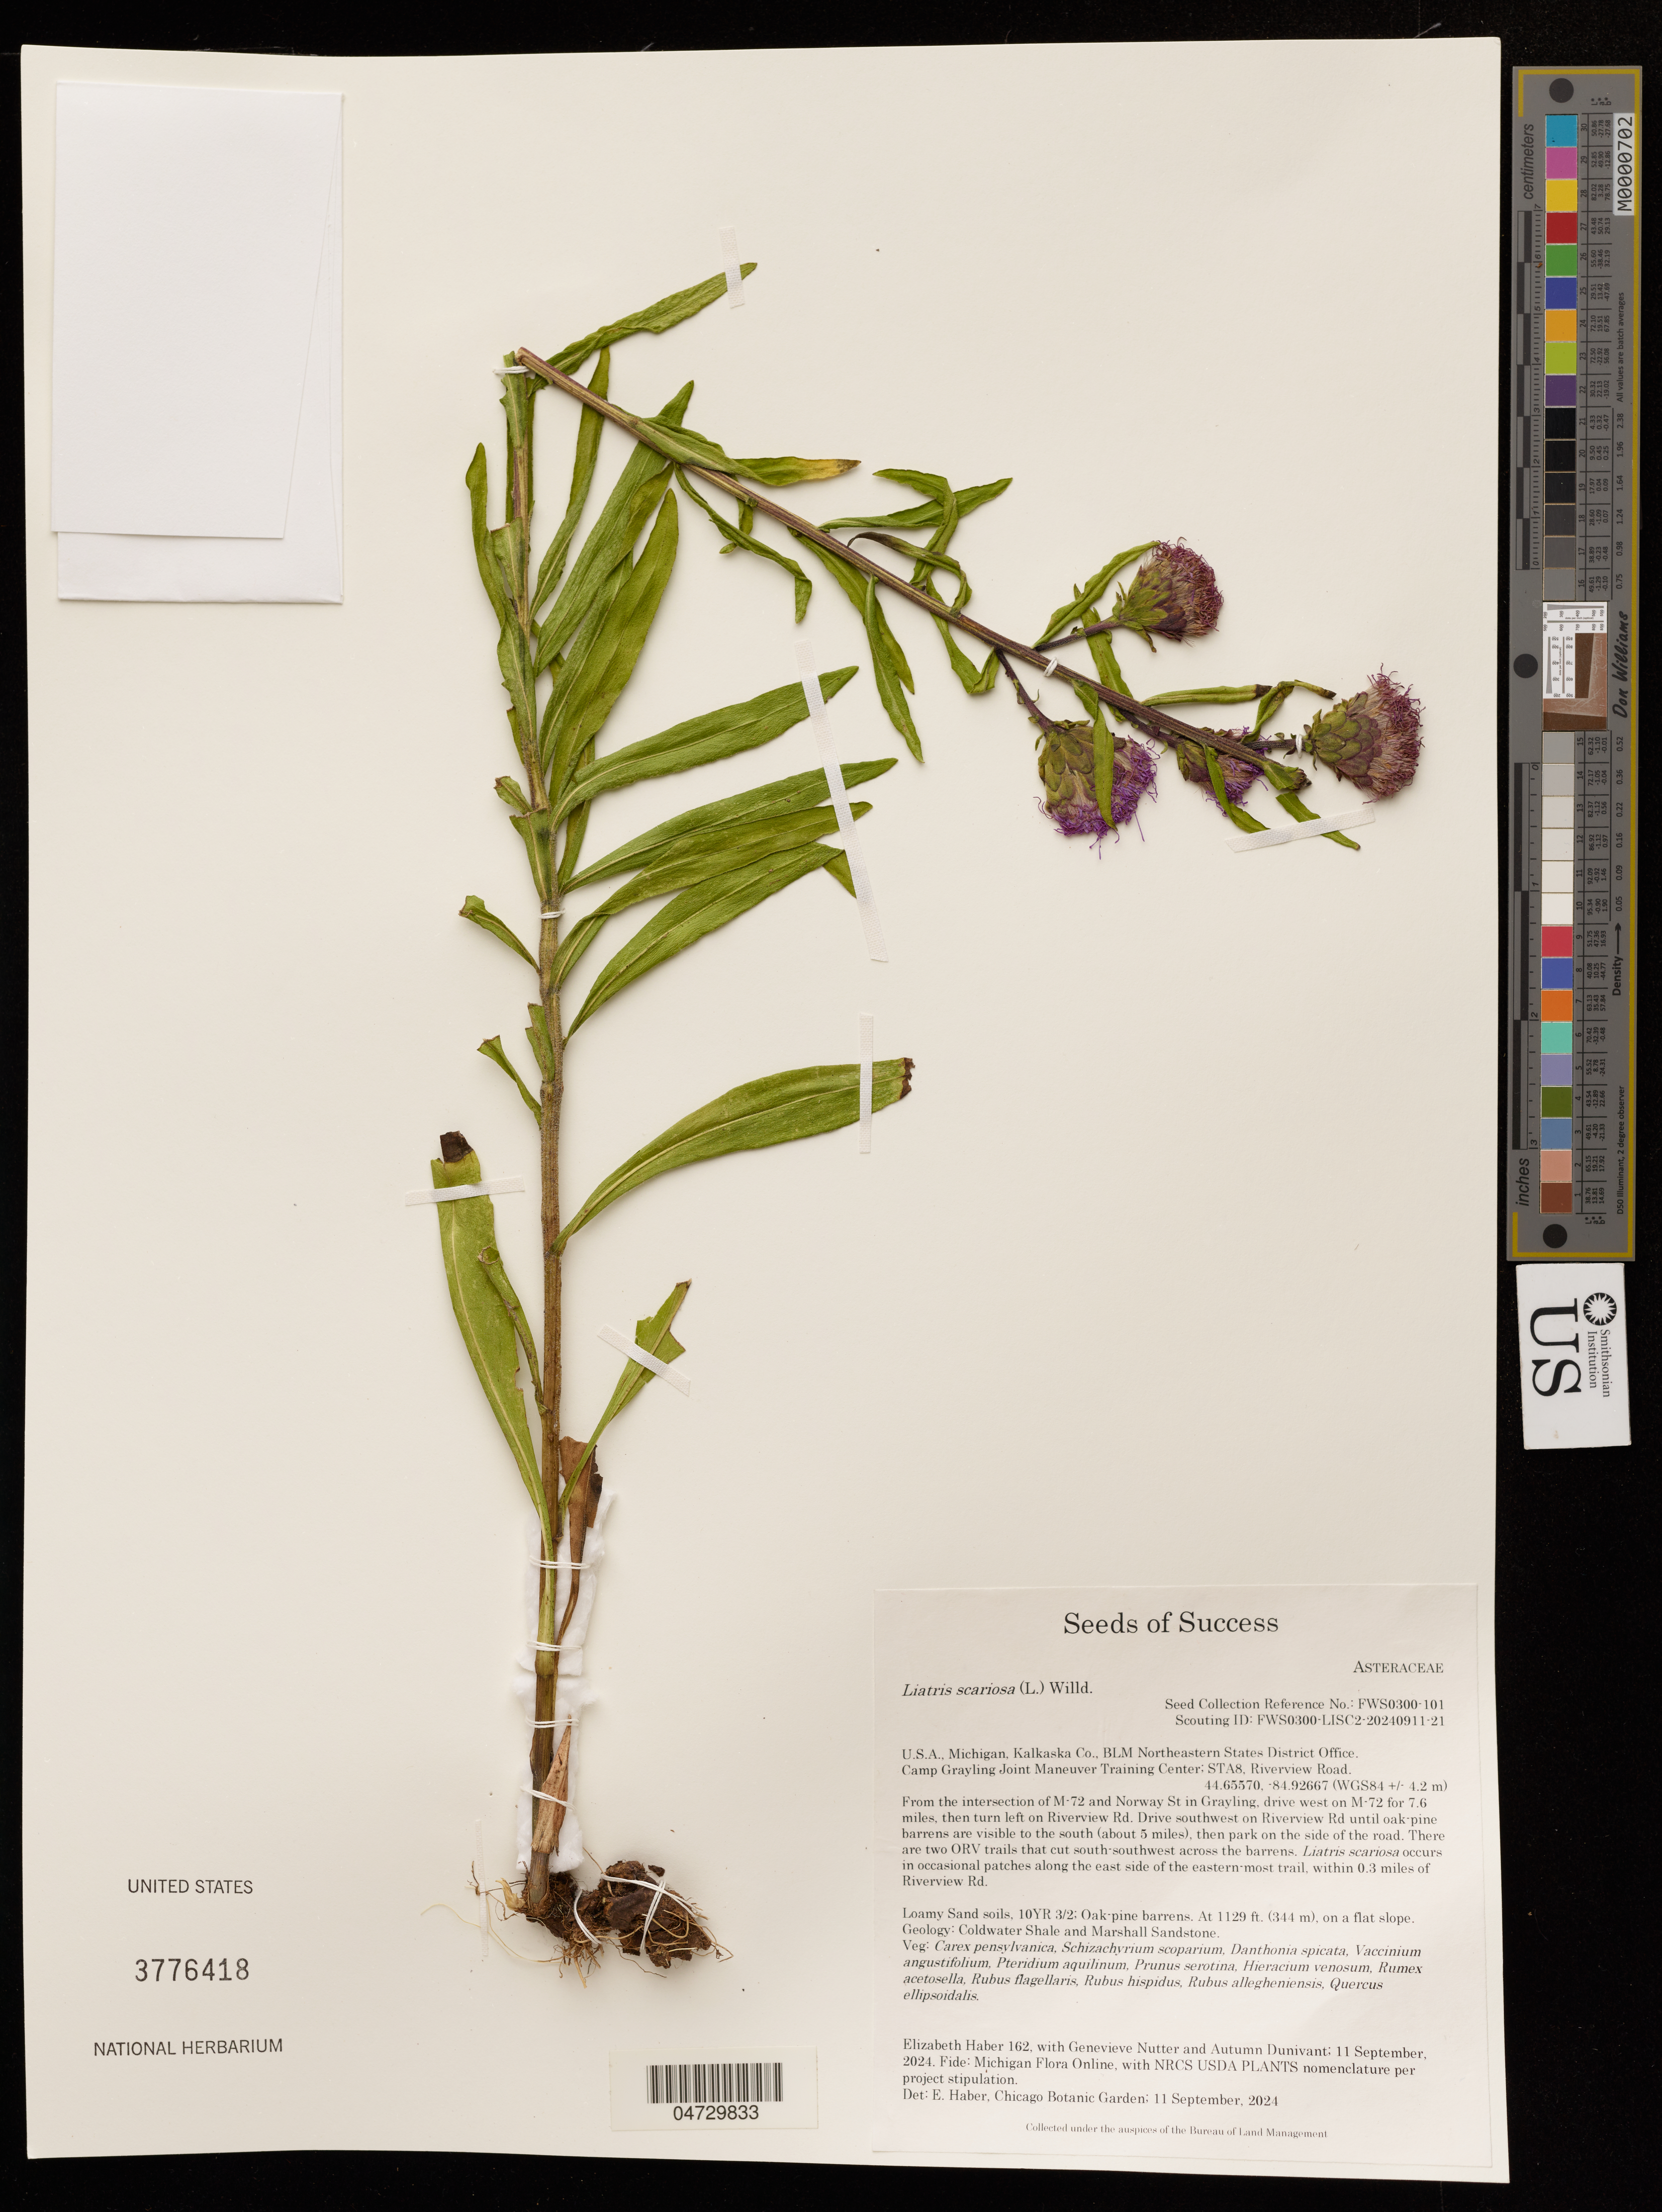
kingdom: Plantae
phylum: Tracheophyta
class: Magnoliopsida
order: Asterales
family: Asteraceae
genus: Liatris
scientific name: Liatris scariosa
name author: (L.) Willd.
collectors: E. Haber, G. Nutter & A. Dunivant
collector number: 162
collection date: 2024-09-11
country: United States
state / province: Michigan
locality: Kalkaska Co., BLM Northeastern States District Office, Camp Grayling Joint Maneuver Training Center: STA8, Riverview Road.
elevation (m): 344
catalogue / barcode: US 3776418